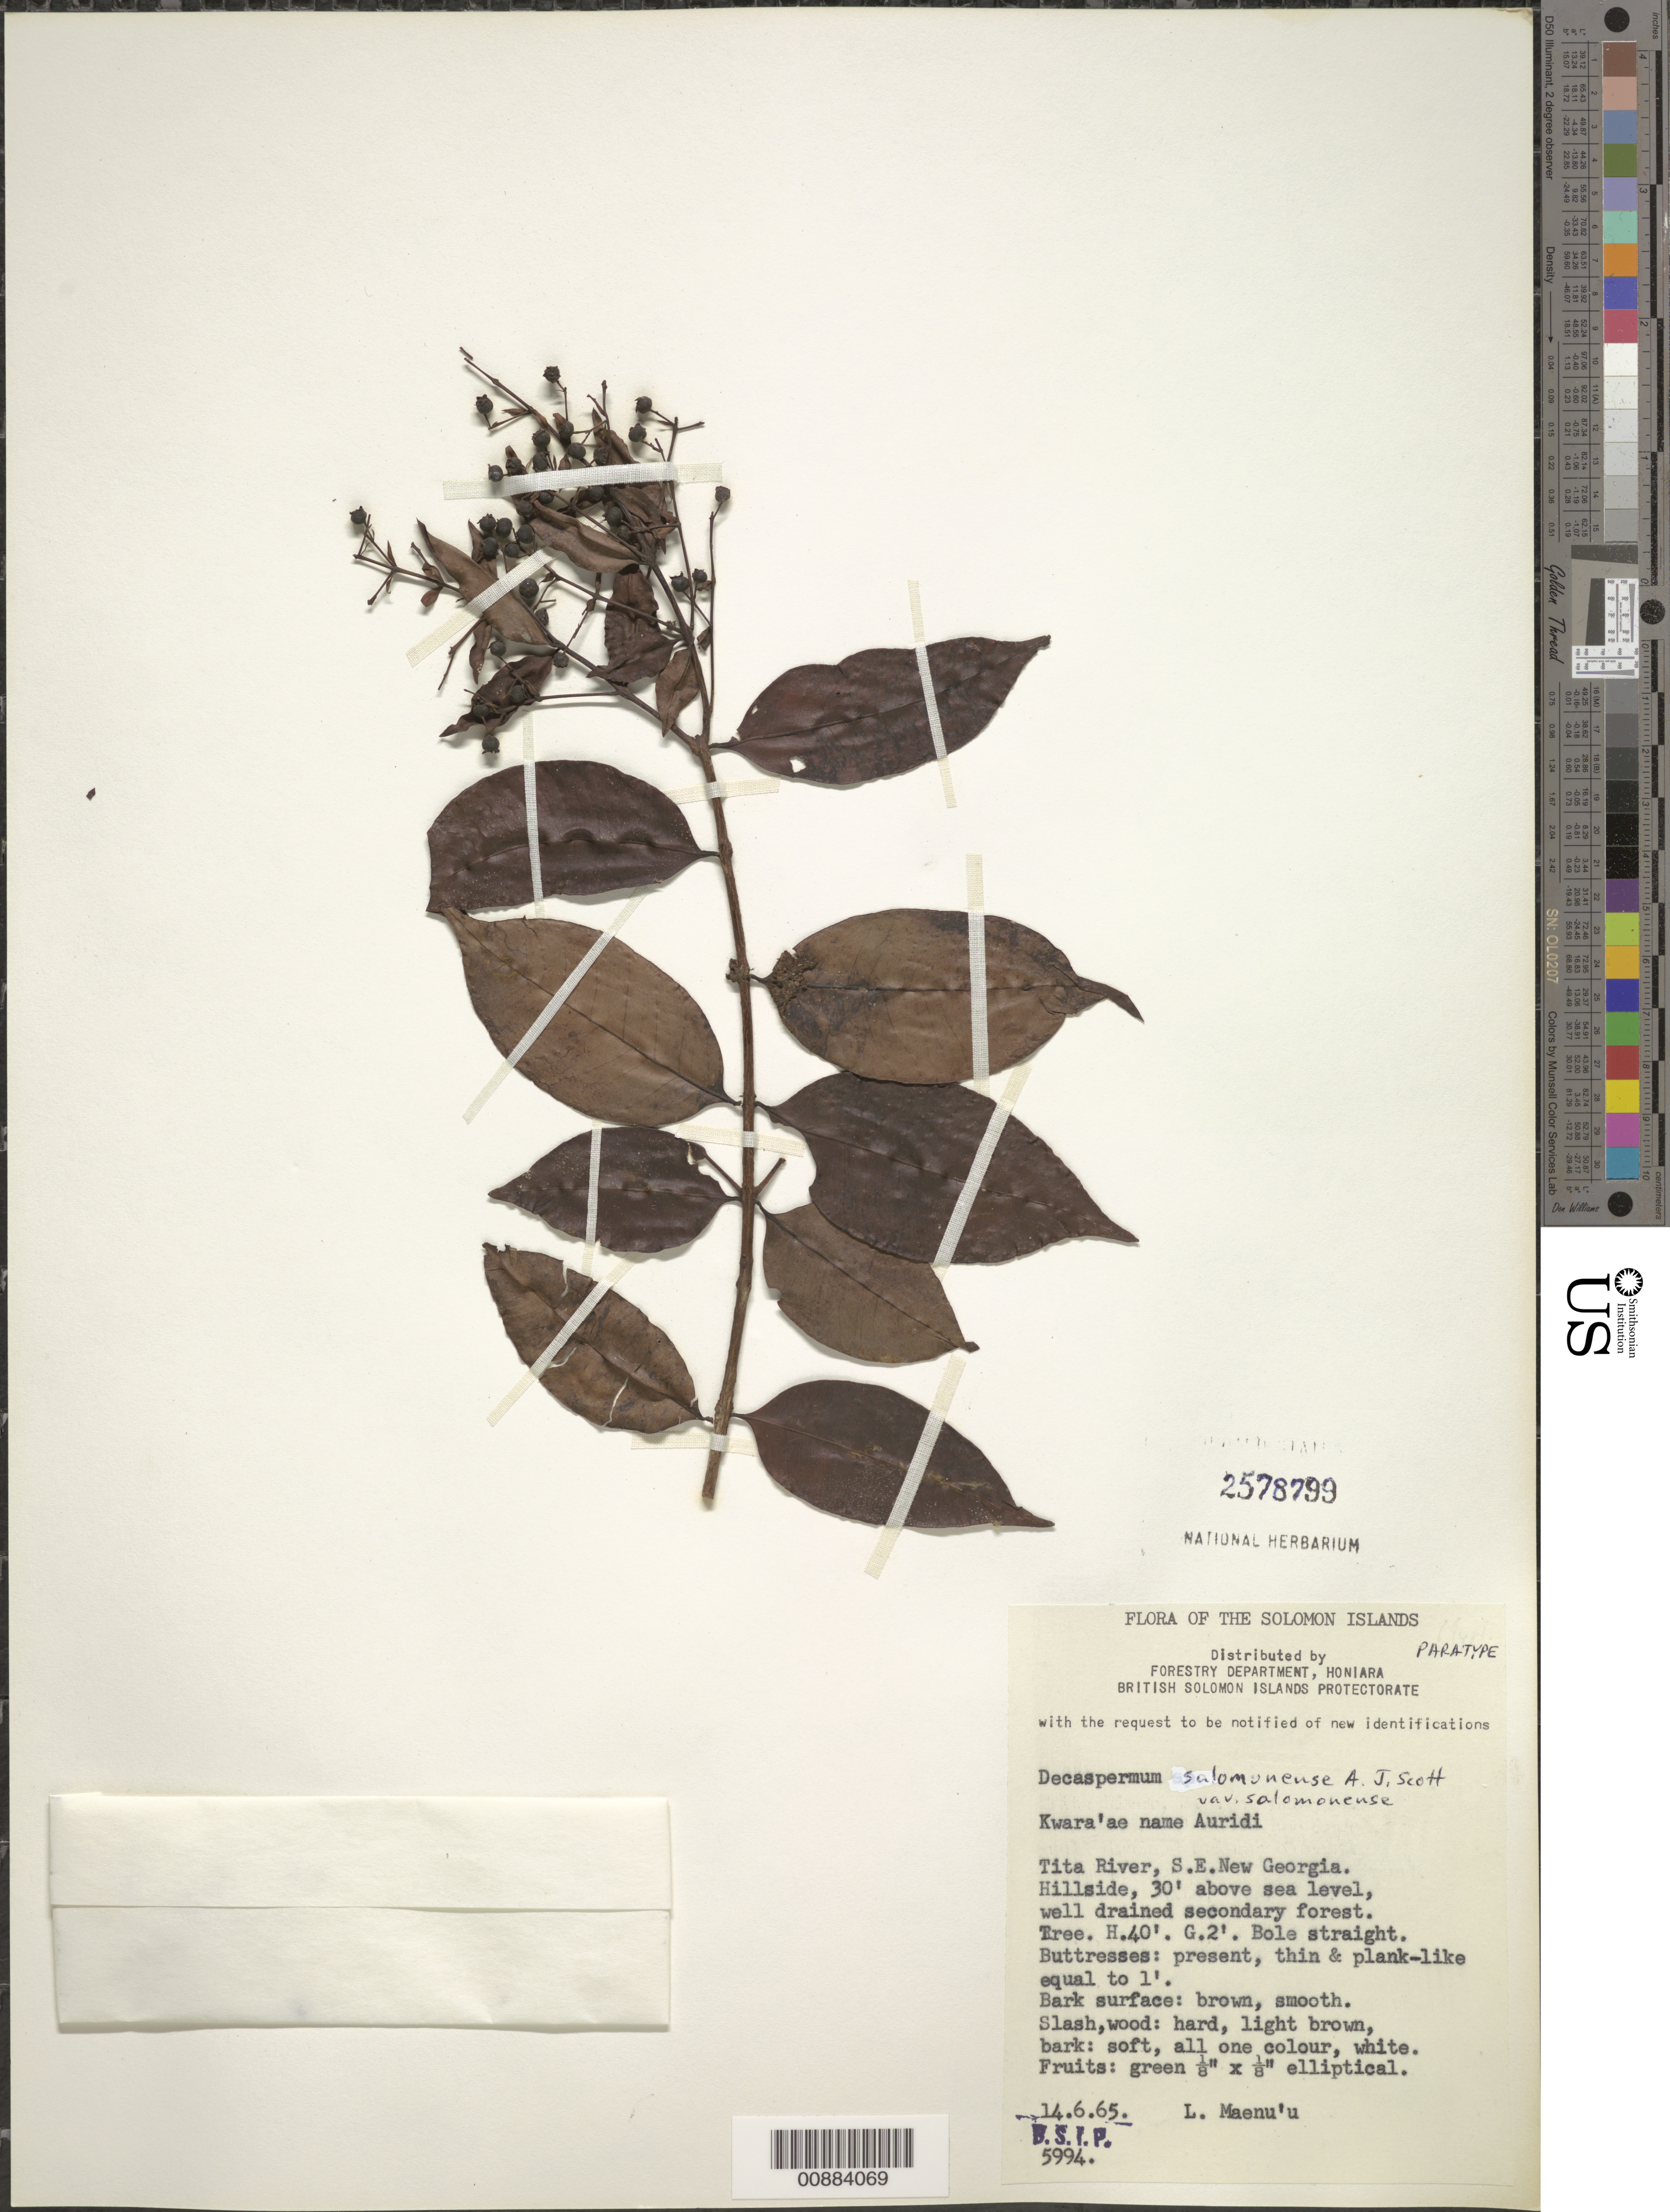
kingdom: Plantae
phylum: Tracheophyta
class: Magnoliopsida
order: Myrtales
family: Myrtaceae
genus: Decaspermum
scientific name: Decaspermum salomonense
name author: A.J. Scott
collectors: L. Maenu'u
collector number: BSIP 5994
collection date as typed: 14 Jun 1965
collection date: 1965-06-14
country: Solomon Islands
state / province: Western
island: New Georgia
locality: Tita River, SE New Georgia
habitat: well-drained secondary forest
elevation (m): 9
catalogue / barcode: US 2578799